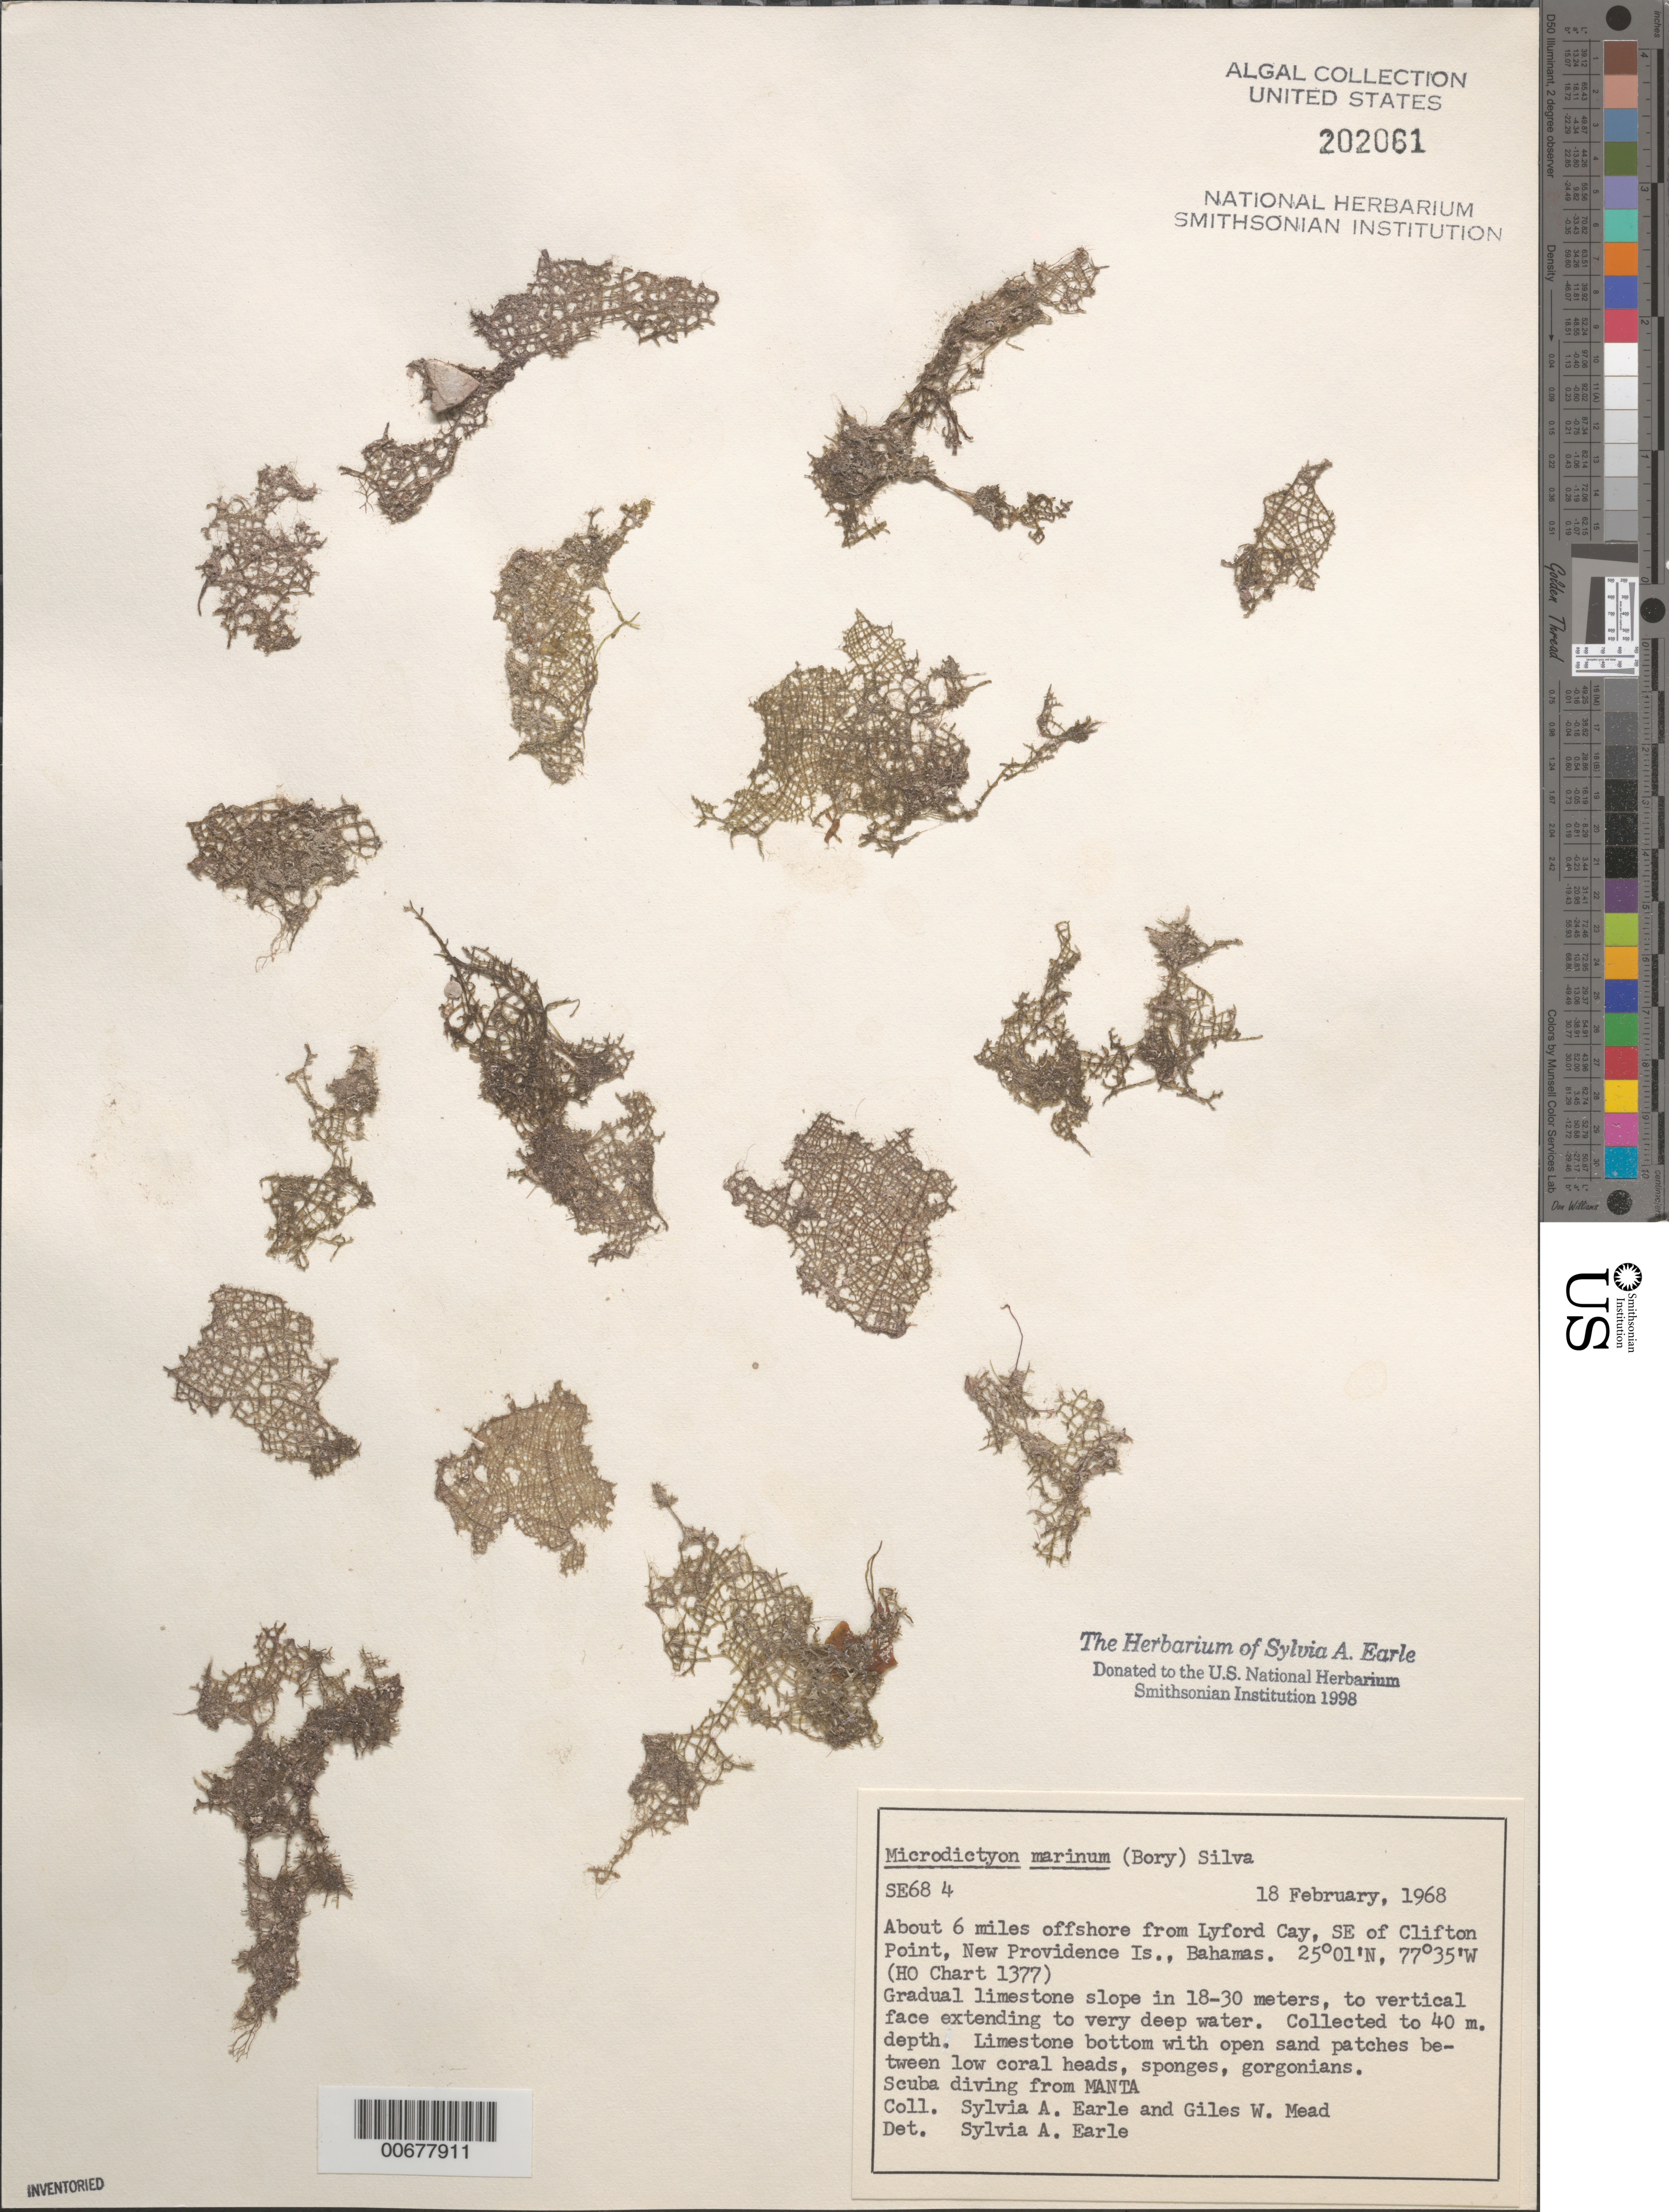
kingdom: Plantae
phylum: Chlorophyta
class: Ulvophyceae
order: Cladophorales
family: Anadyomenaceae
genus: Microdictyon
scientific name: Microdictyon marinum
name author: (Bory) P.C. Silva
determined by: Earle, S. A.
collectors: S. A. Earle & G. W. Mead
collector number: SE 684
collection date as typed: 18 Feb 1968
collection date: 1968-02-18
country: Bahamas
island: New Providence Island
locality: Ca. 6 miles off Lyford Cay, southeast of Clifton Point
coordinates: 25 01' N, 77 35' W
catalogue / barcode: US 202061